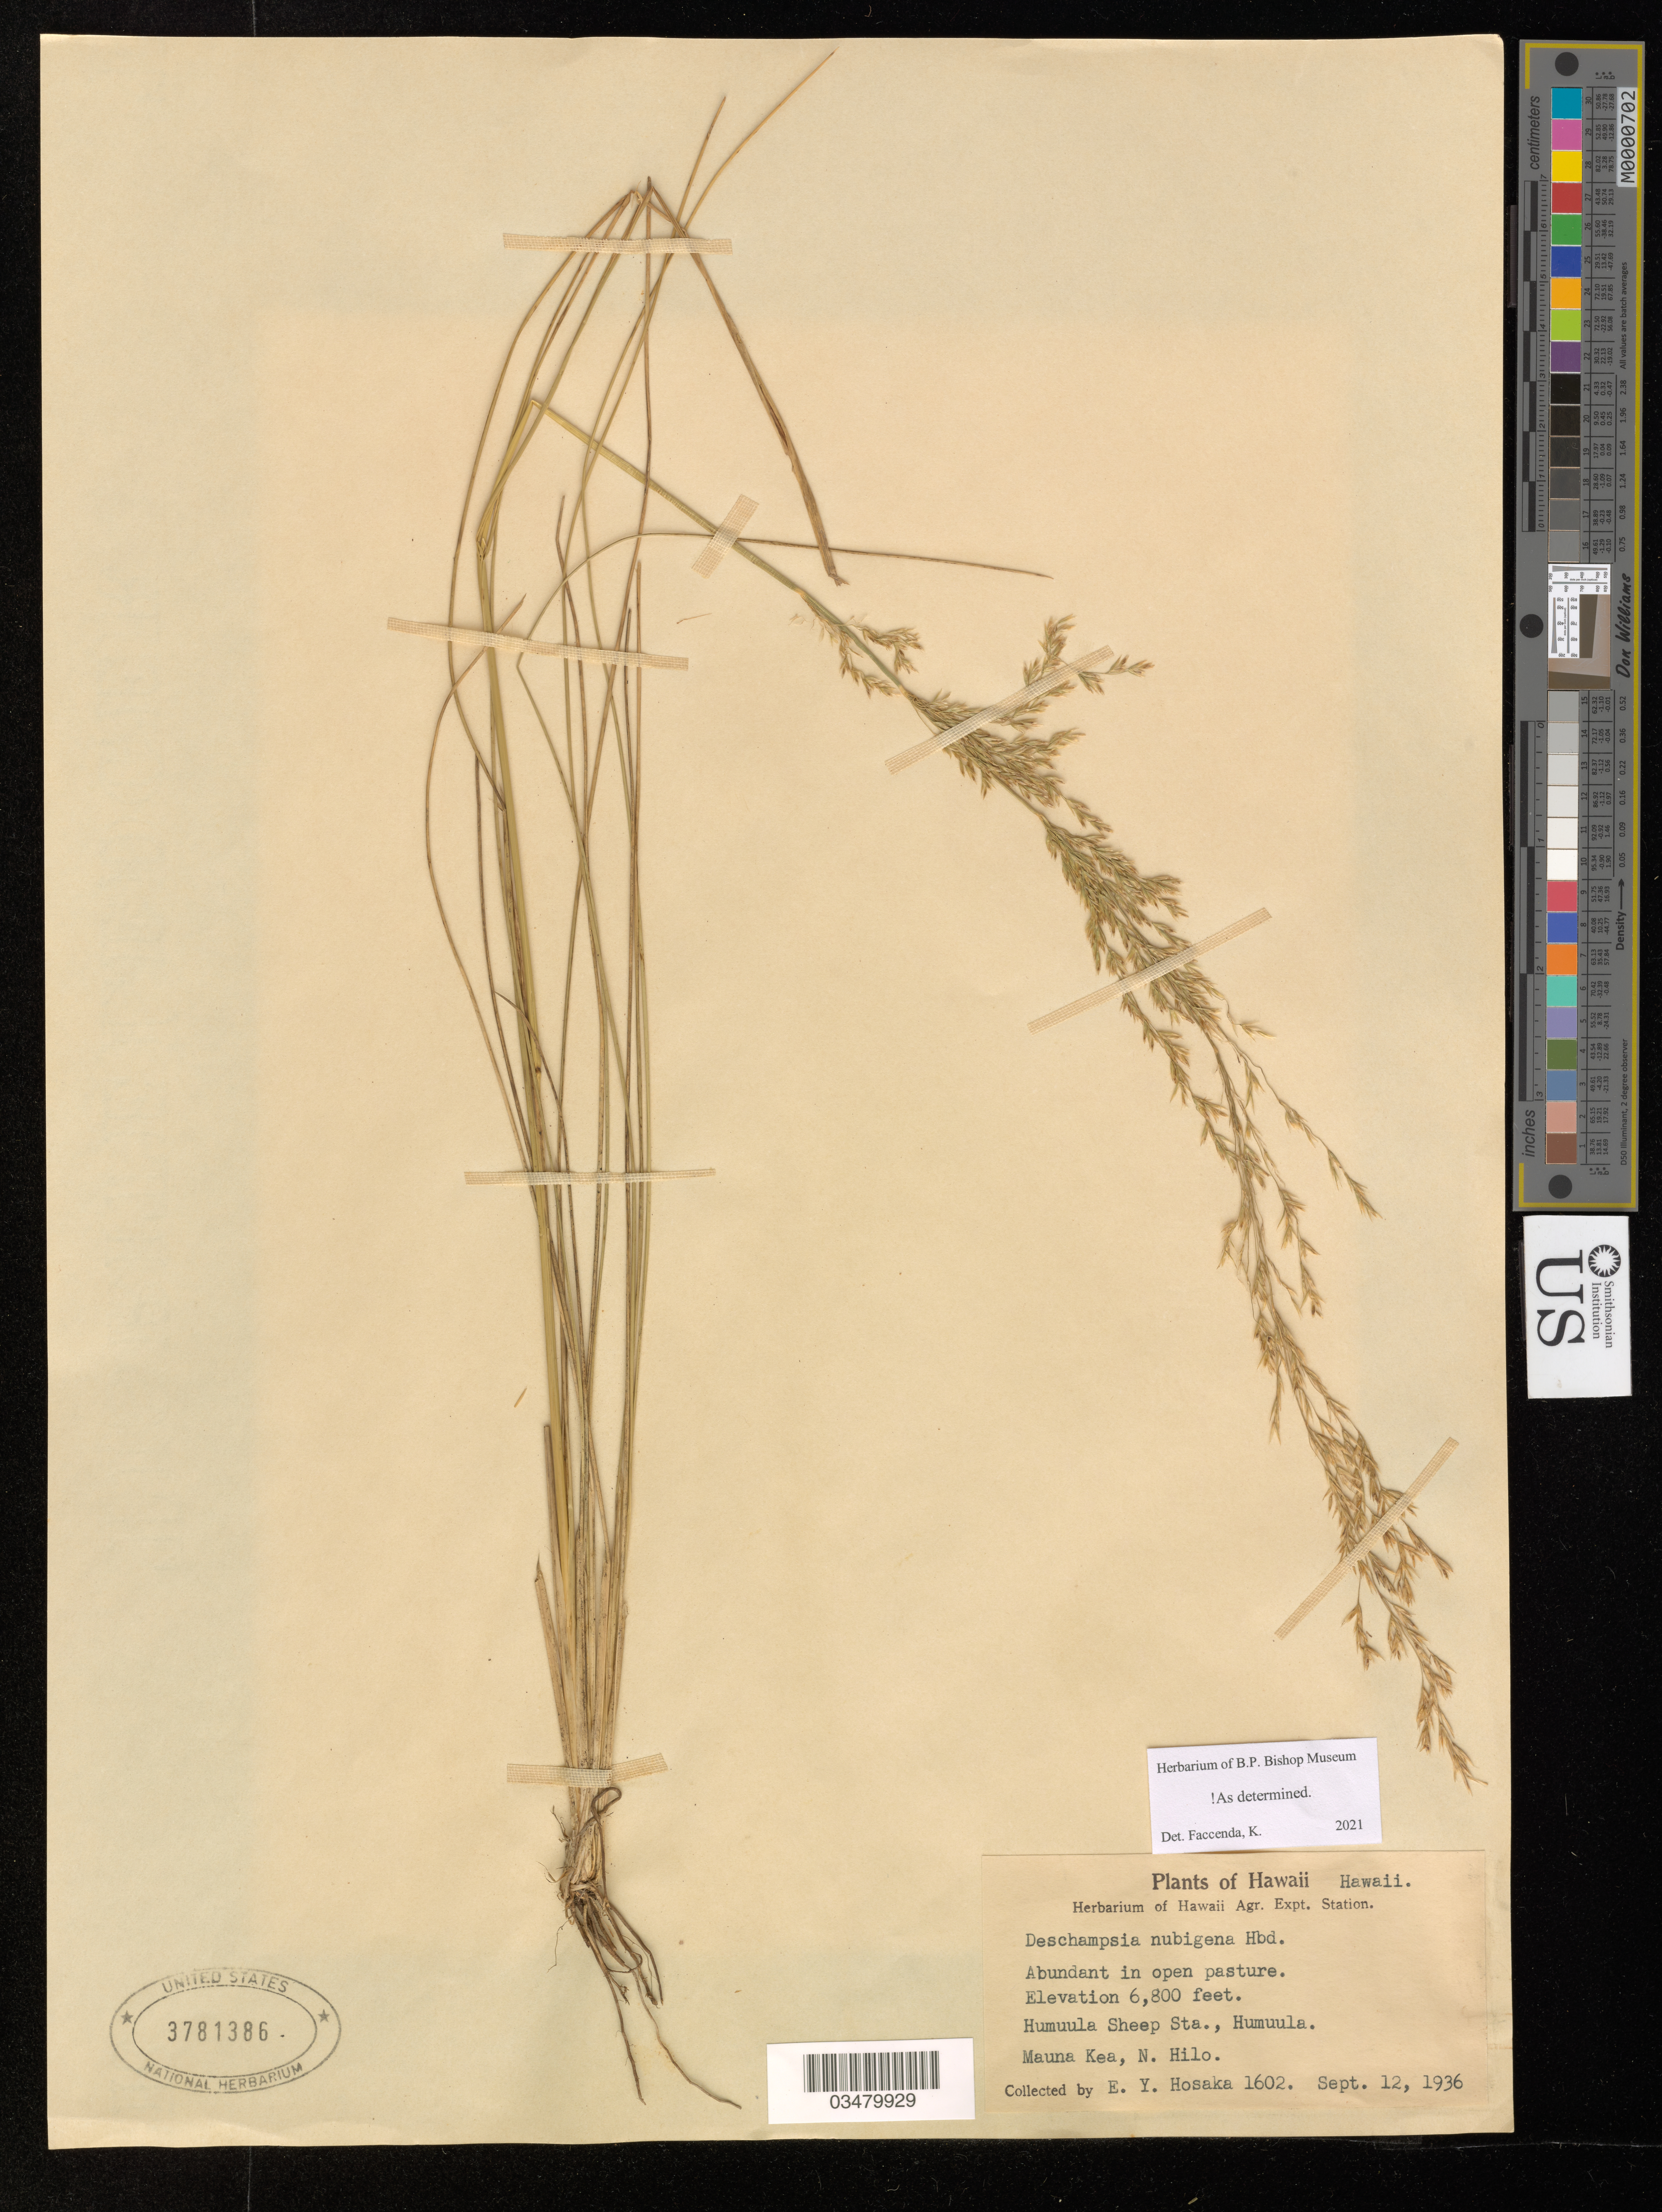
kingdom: Plantae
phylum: Tracheophyta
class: Liliopsida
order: Poales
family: Poaceae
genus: Deschampsia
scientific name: Deschampsia nubigena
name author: Hillebr.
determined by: Faccenda, K.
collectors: E. Y. Hosaka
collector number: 1602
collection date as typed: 12 Sep 1936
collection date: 1936-09-12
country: United States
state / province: Hawaii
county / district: Hawaii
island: Hawaii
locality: Humuula Sheep Station, Mauna Kea, N Hilo District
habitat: Open pasture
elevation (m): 2073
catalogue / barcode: US 3781386